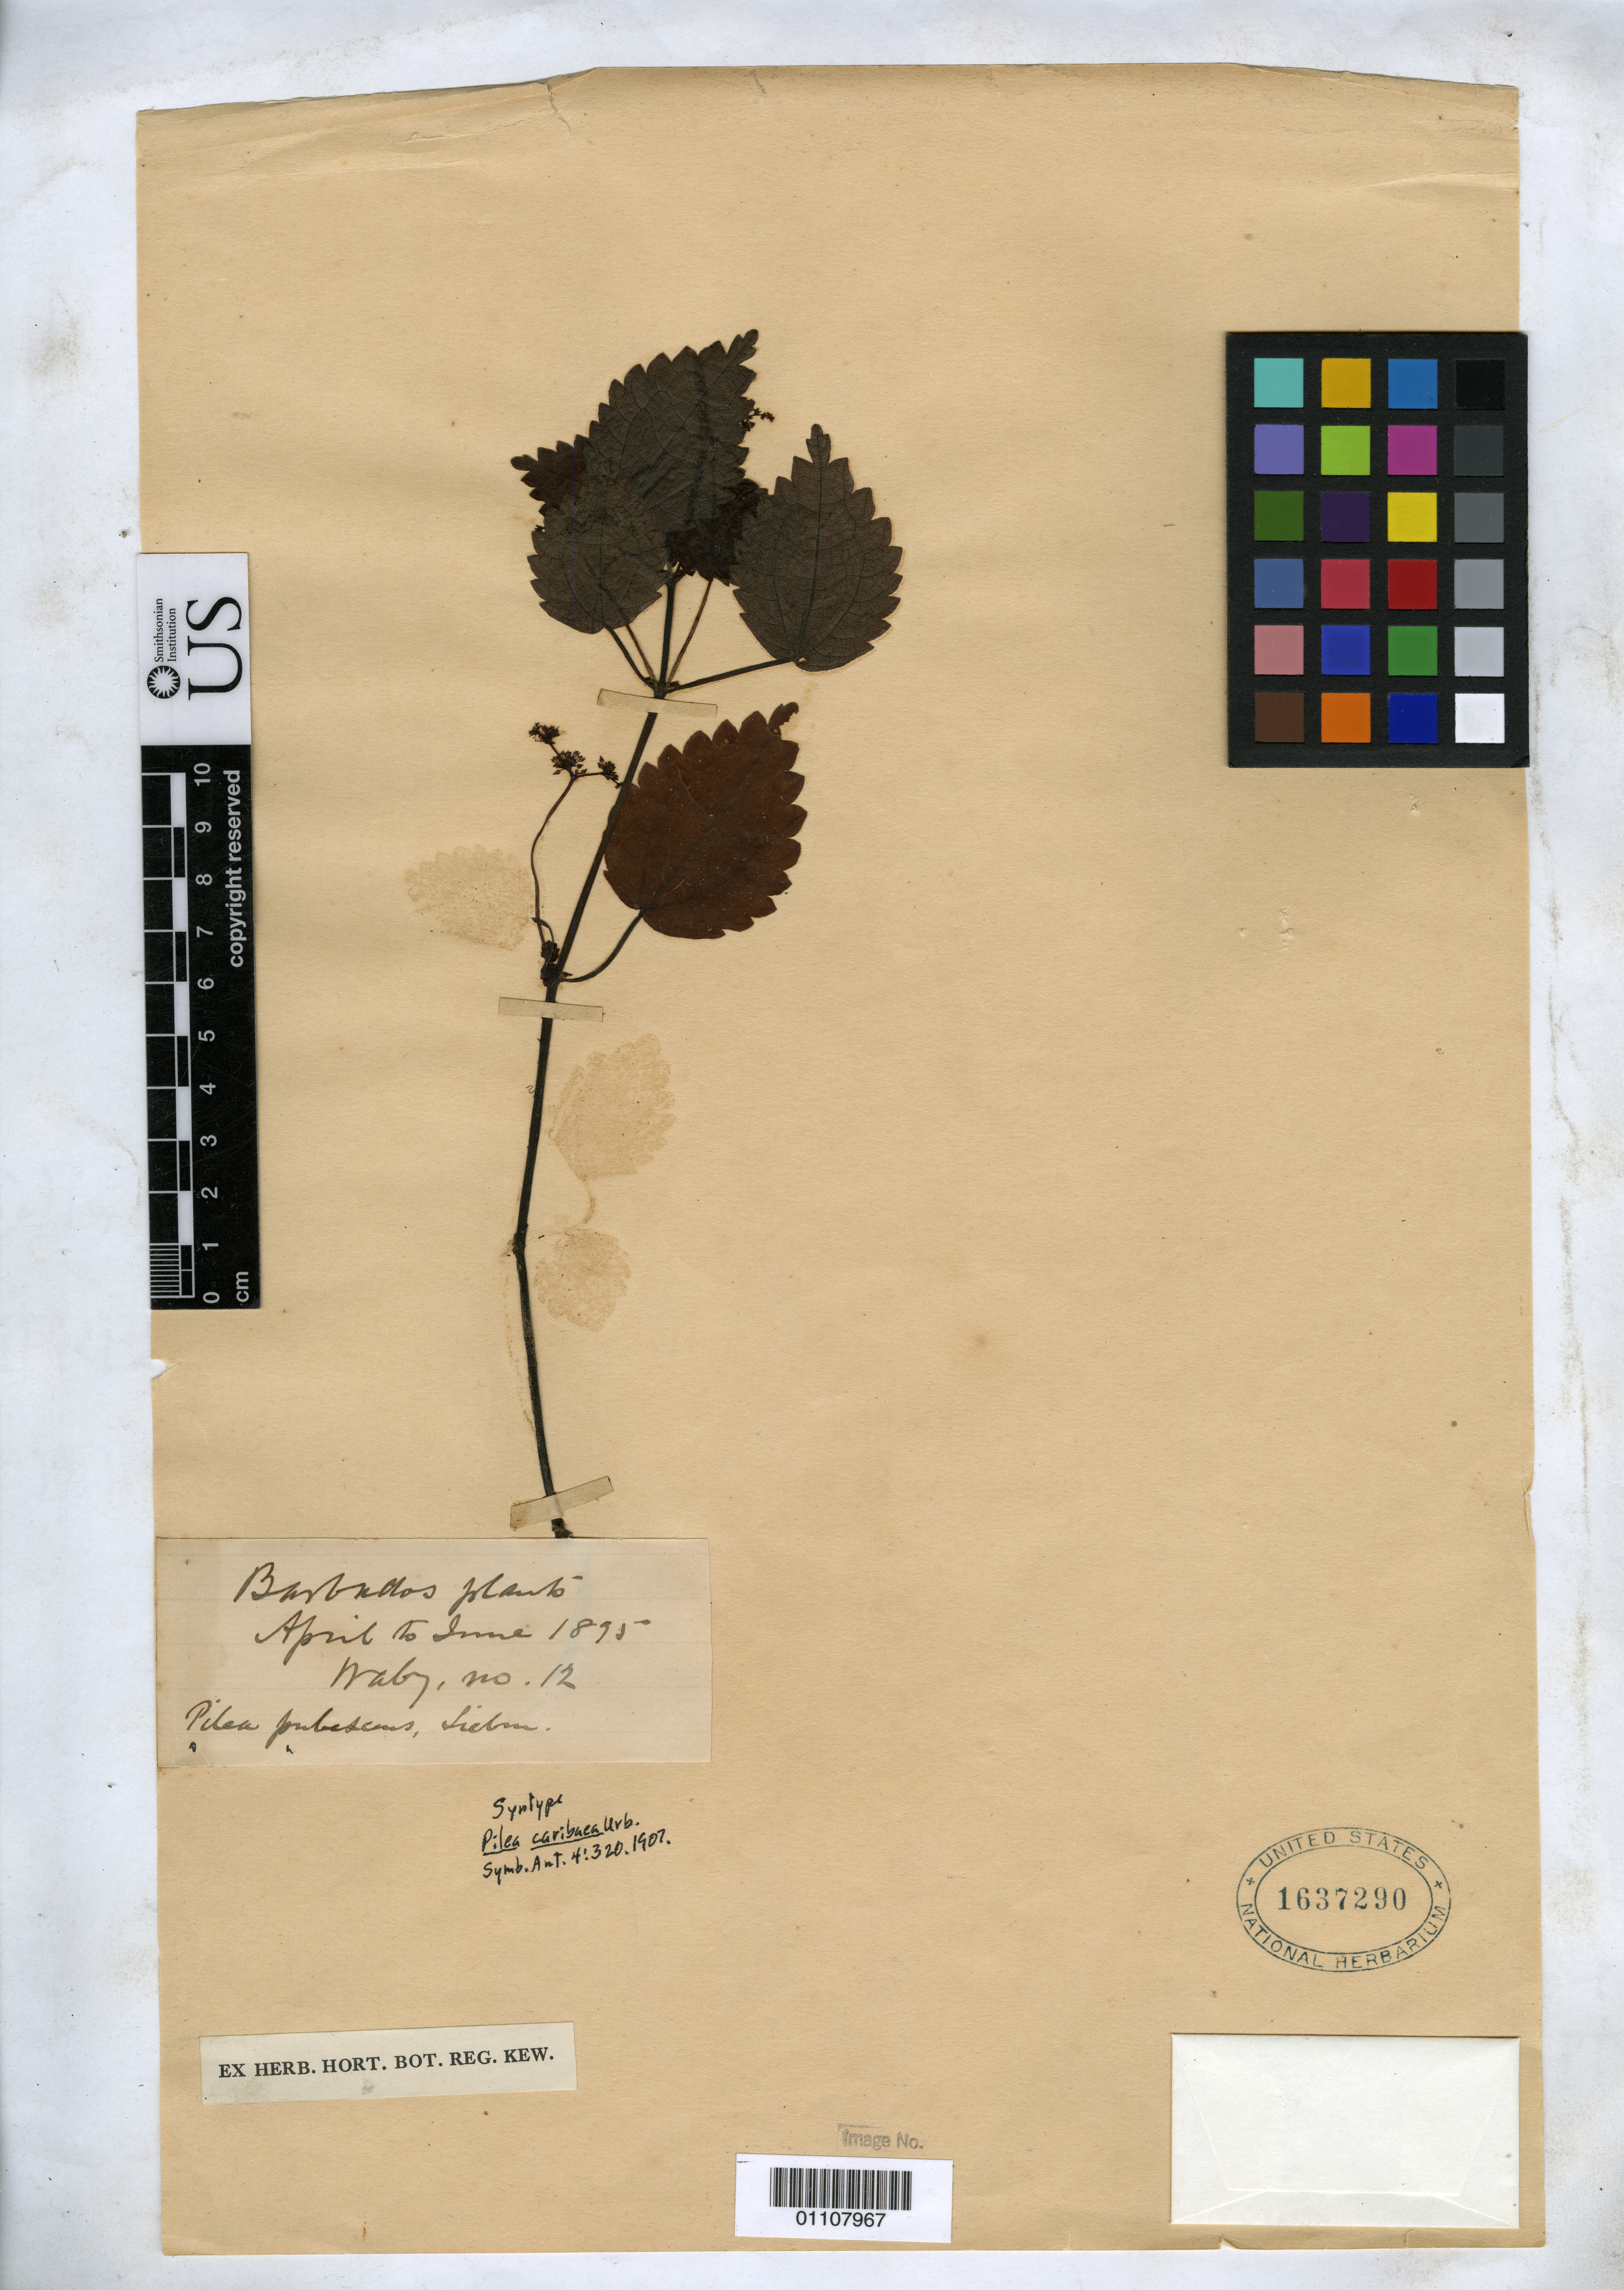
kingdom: Plantae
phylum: Tracheophyta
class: Magnoliopsida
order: Rosales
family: Urticaceae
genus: Pilea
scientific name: Pilea caribaea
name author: Urb.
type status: Syntype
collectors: J. Waby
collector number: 12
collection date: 1895-04/1895-06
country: Barbados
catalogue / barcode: US 1637290